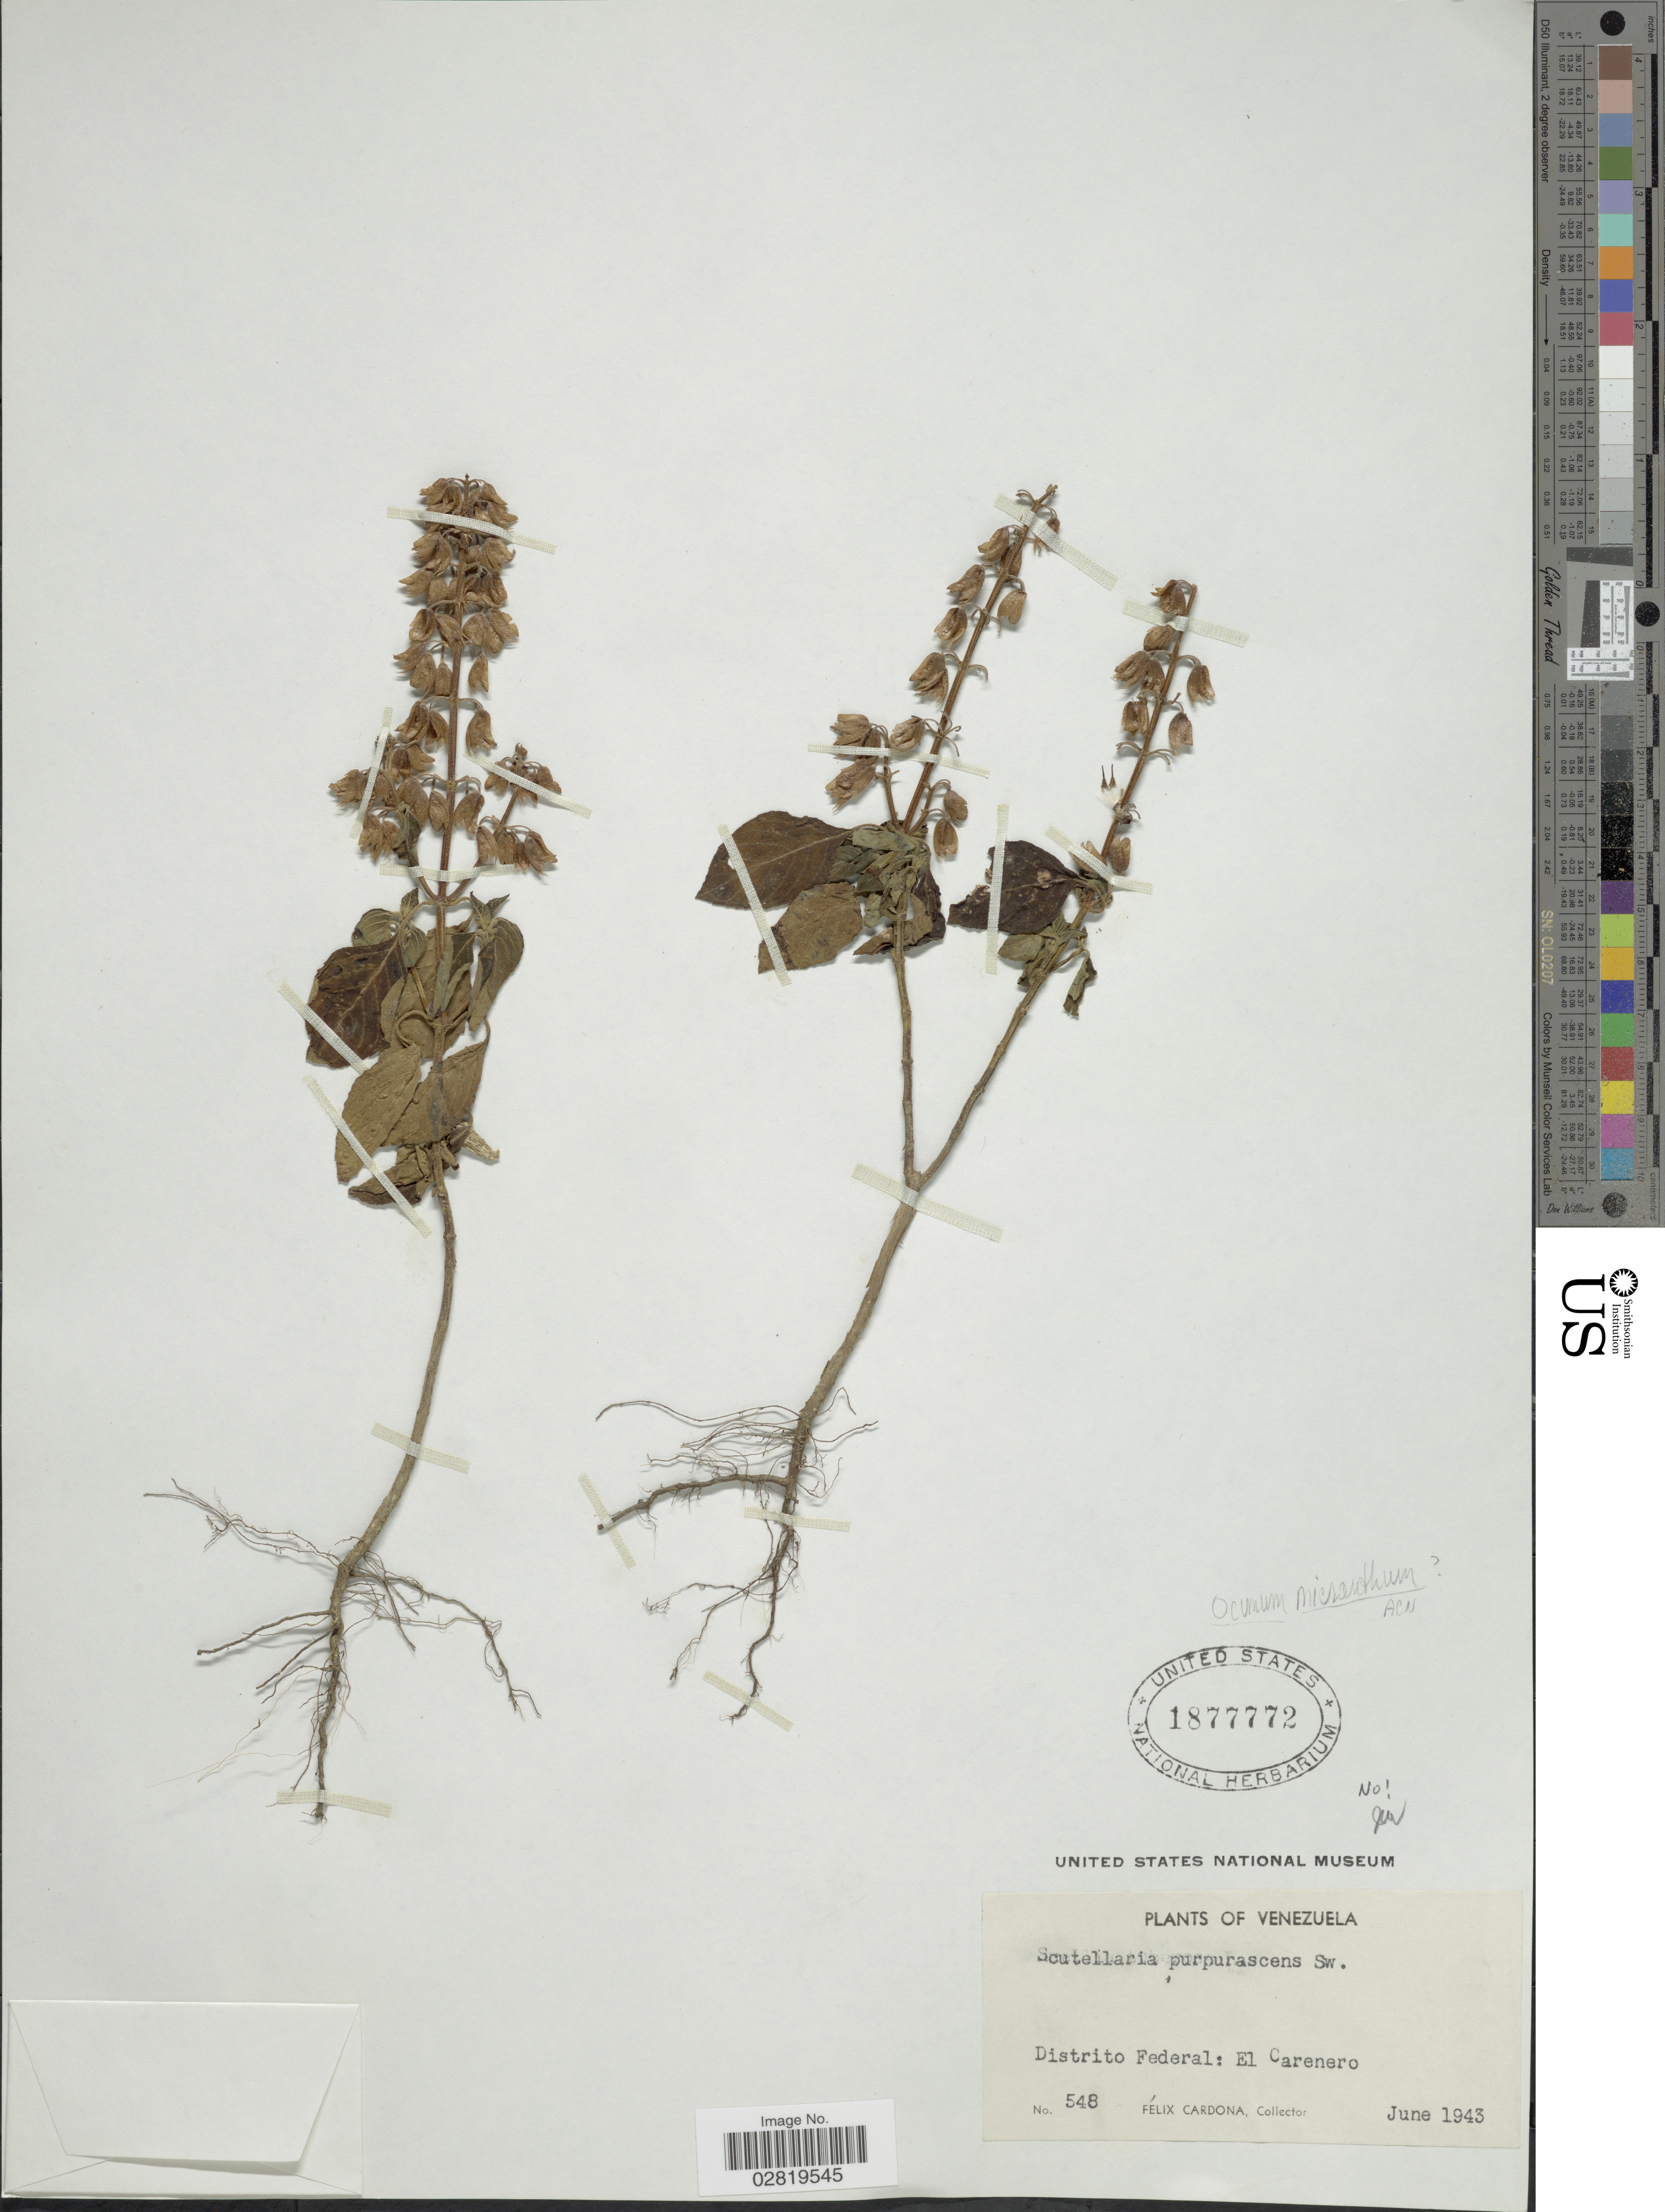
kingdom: Plantae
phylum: Tracheophyta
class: Magnoliopsida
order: Lamiales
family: Lamiaceae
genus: Ocimum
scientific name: Ocimum micranthum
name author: Willd.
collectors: F. Cardona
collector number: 548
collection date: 1943-06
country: Venezuela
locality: Distrito Federal: El Carenero.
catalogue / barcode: US 1877772